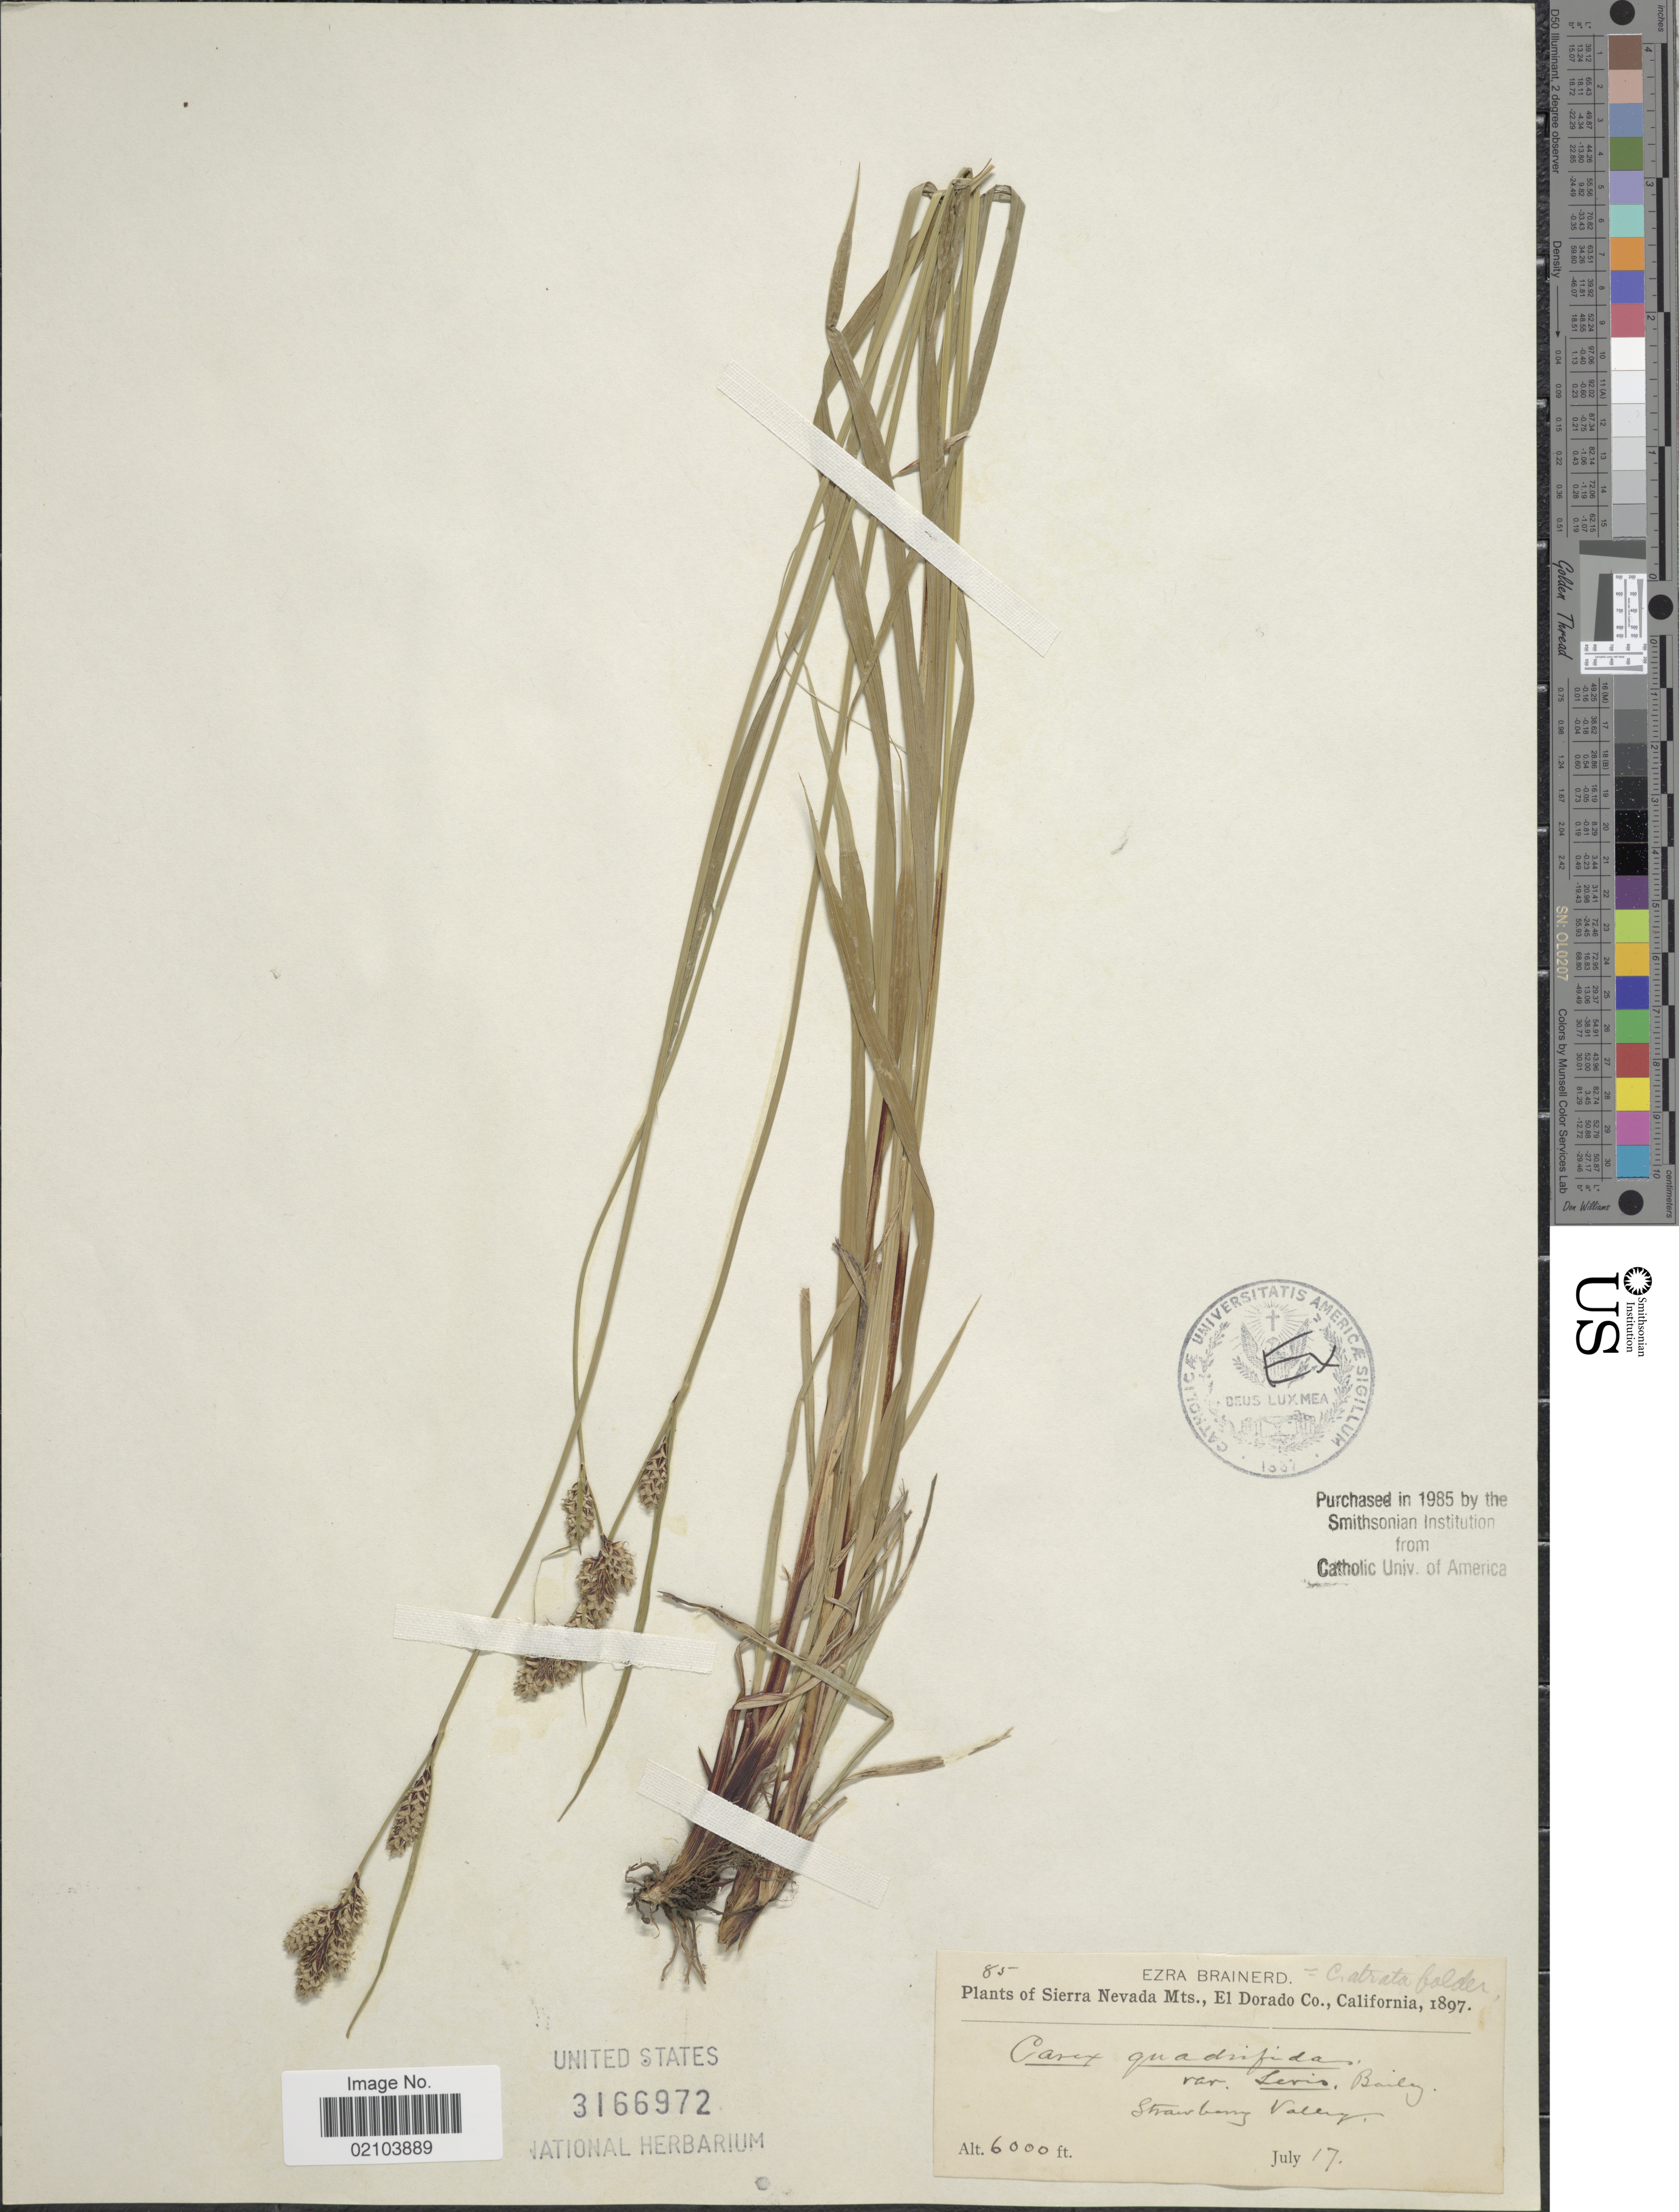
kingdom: Plantae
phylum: Tracheophyta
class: Liliopsida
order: Poales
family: Cyperaceae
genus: Carex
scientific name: Carex atrata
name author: L.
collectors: E. Brainerd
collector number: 85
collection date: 1897-07-17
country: United States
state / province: California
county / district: El Dorado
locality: Sierra Nevada Mts., El Dorado Co. Strawberry Valley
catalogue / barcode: US 3166972